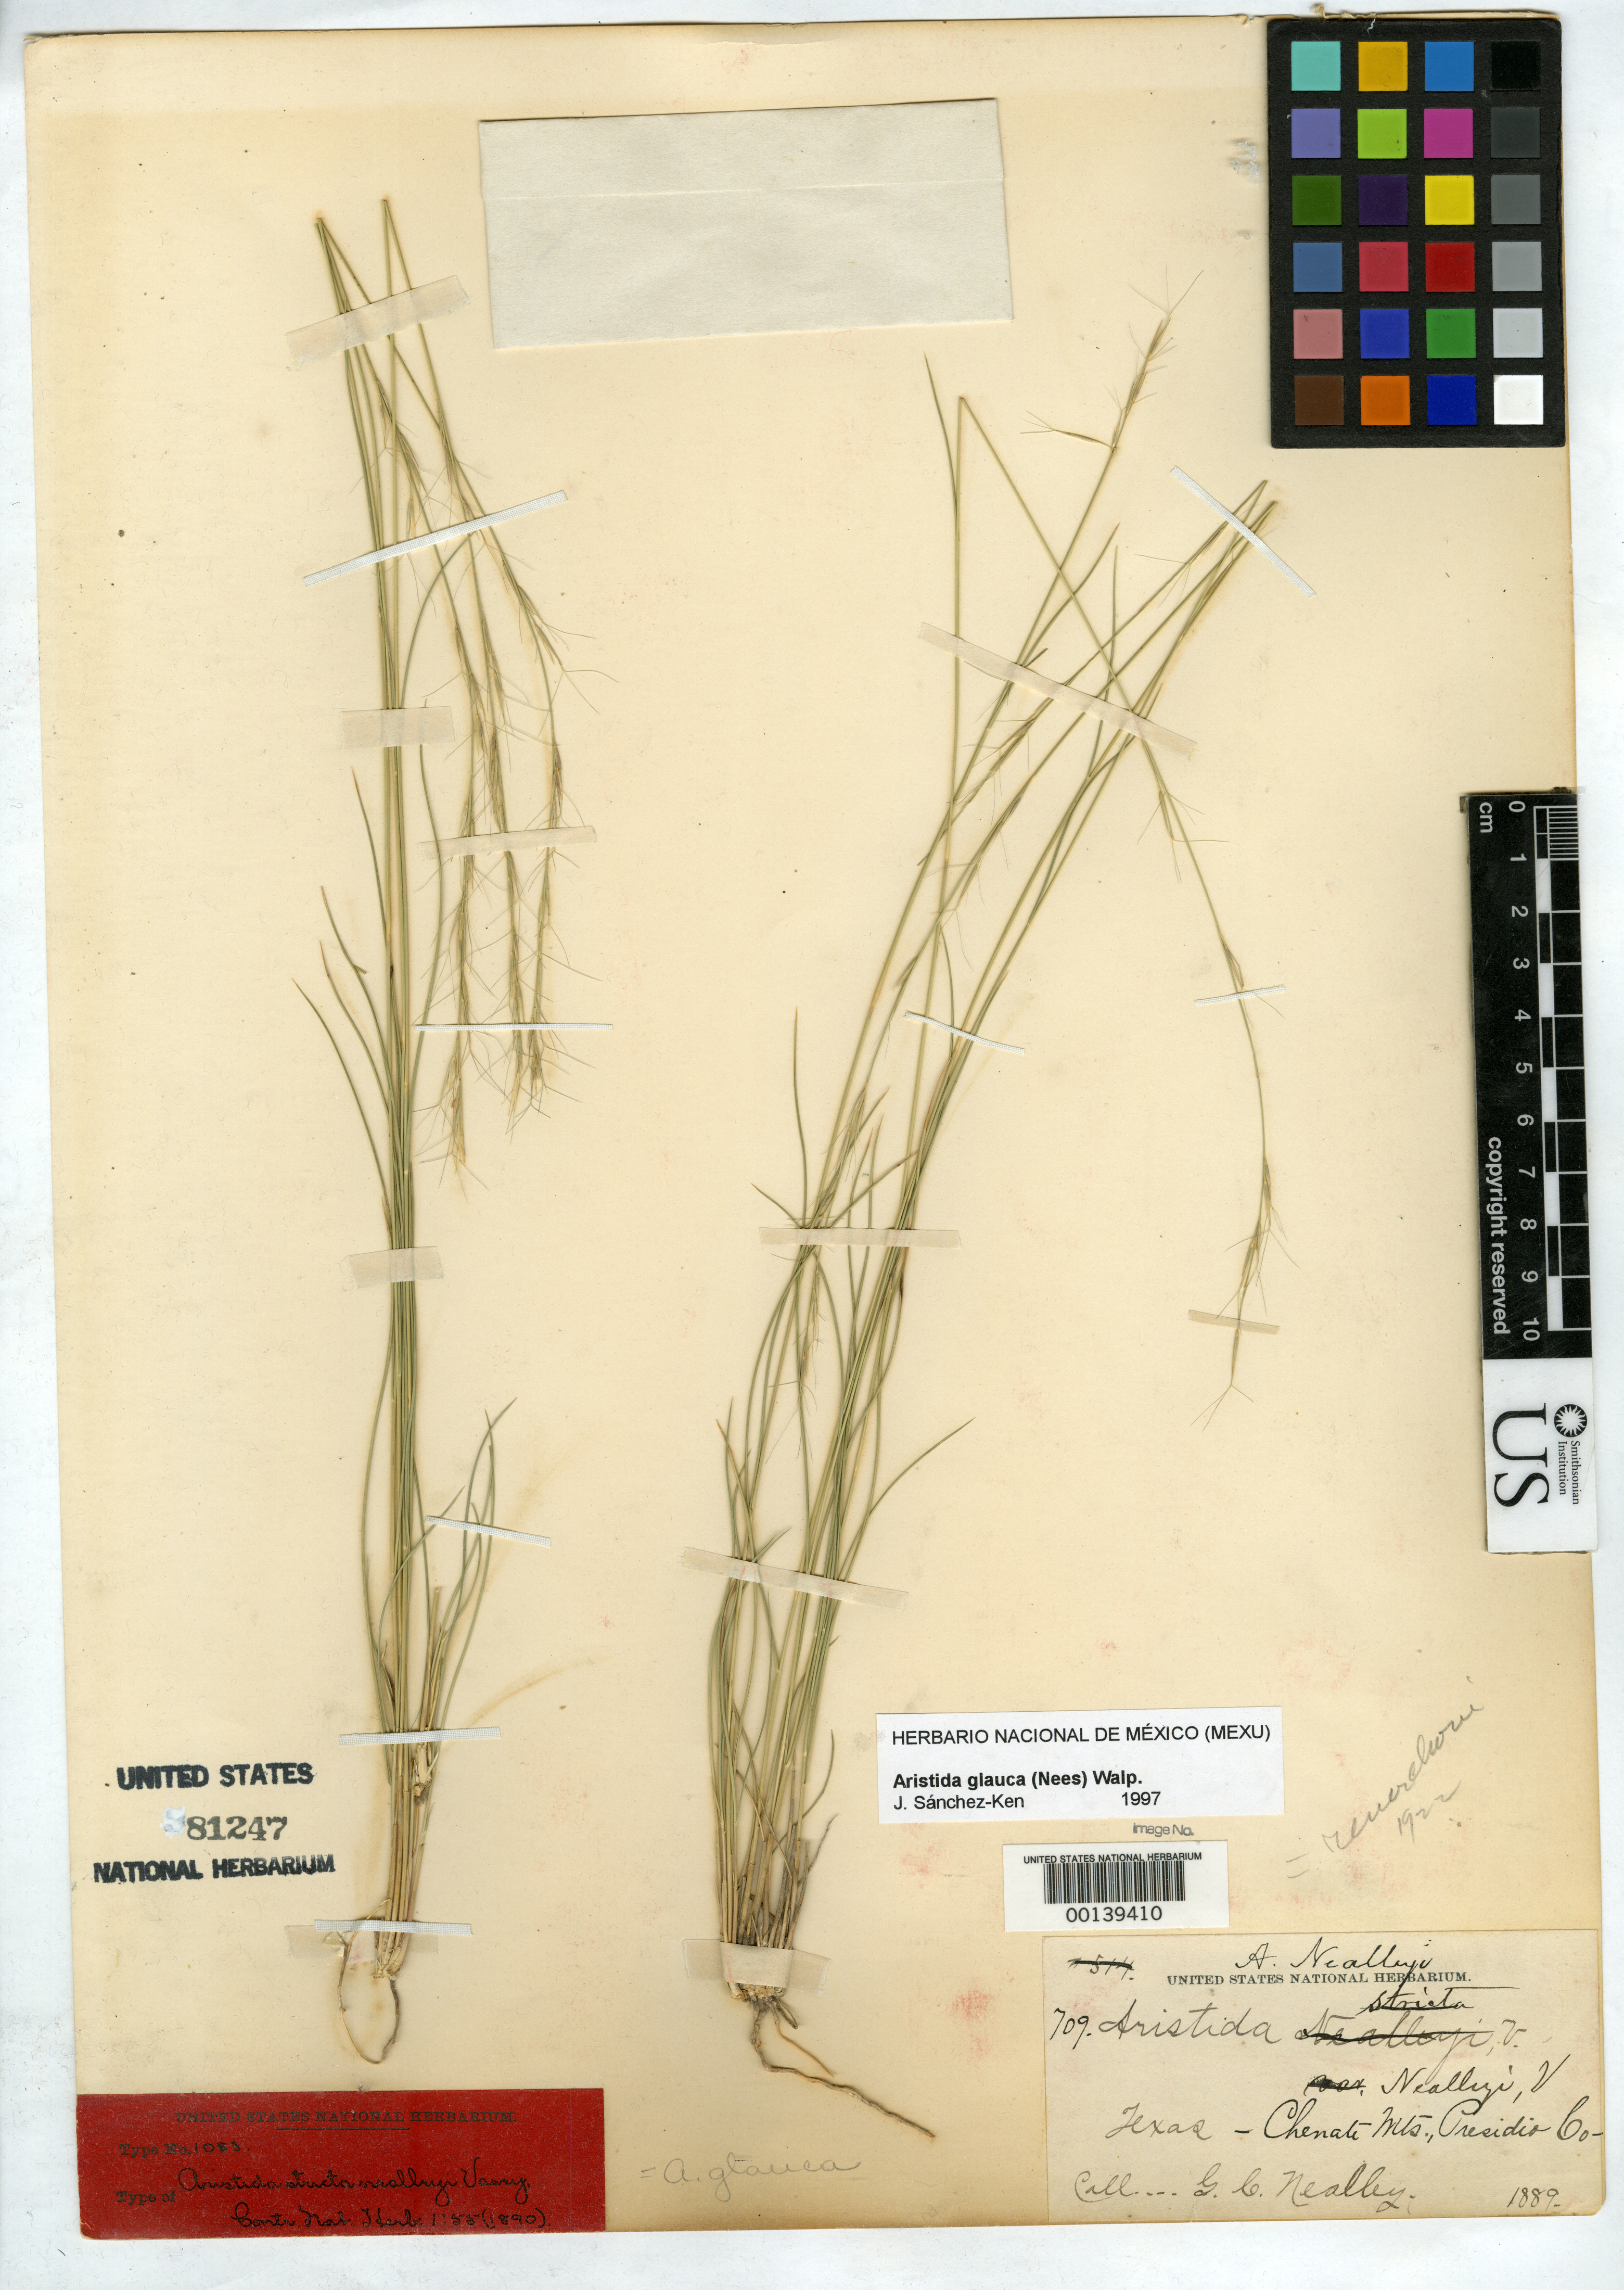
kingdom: Plantae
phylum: Tracheophyta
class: Liliopsida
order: Poales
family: Poaceae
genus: Aristida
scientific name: Aristida stricta var. nealleyi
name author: Vasey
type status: Holotype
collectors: G. C. Nealley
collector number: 709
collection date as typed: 1889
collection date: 1889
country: United States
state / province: Texas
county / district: Presidio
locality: Chenate [Chinati] Mtns.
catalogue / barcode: US 81247